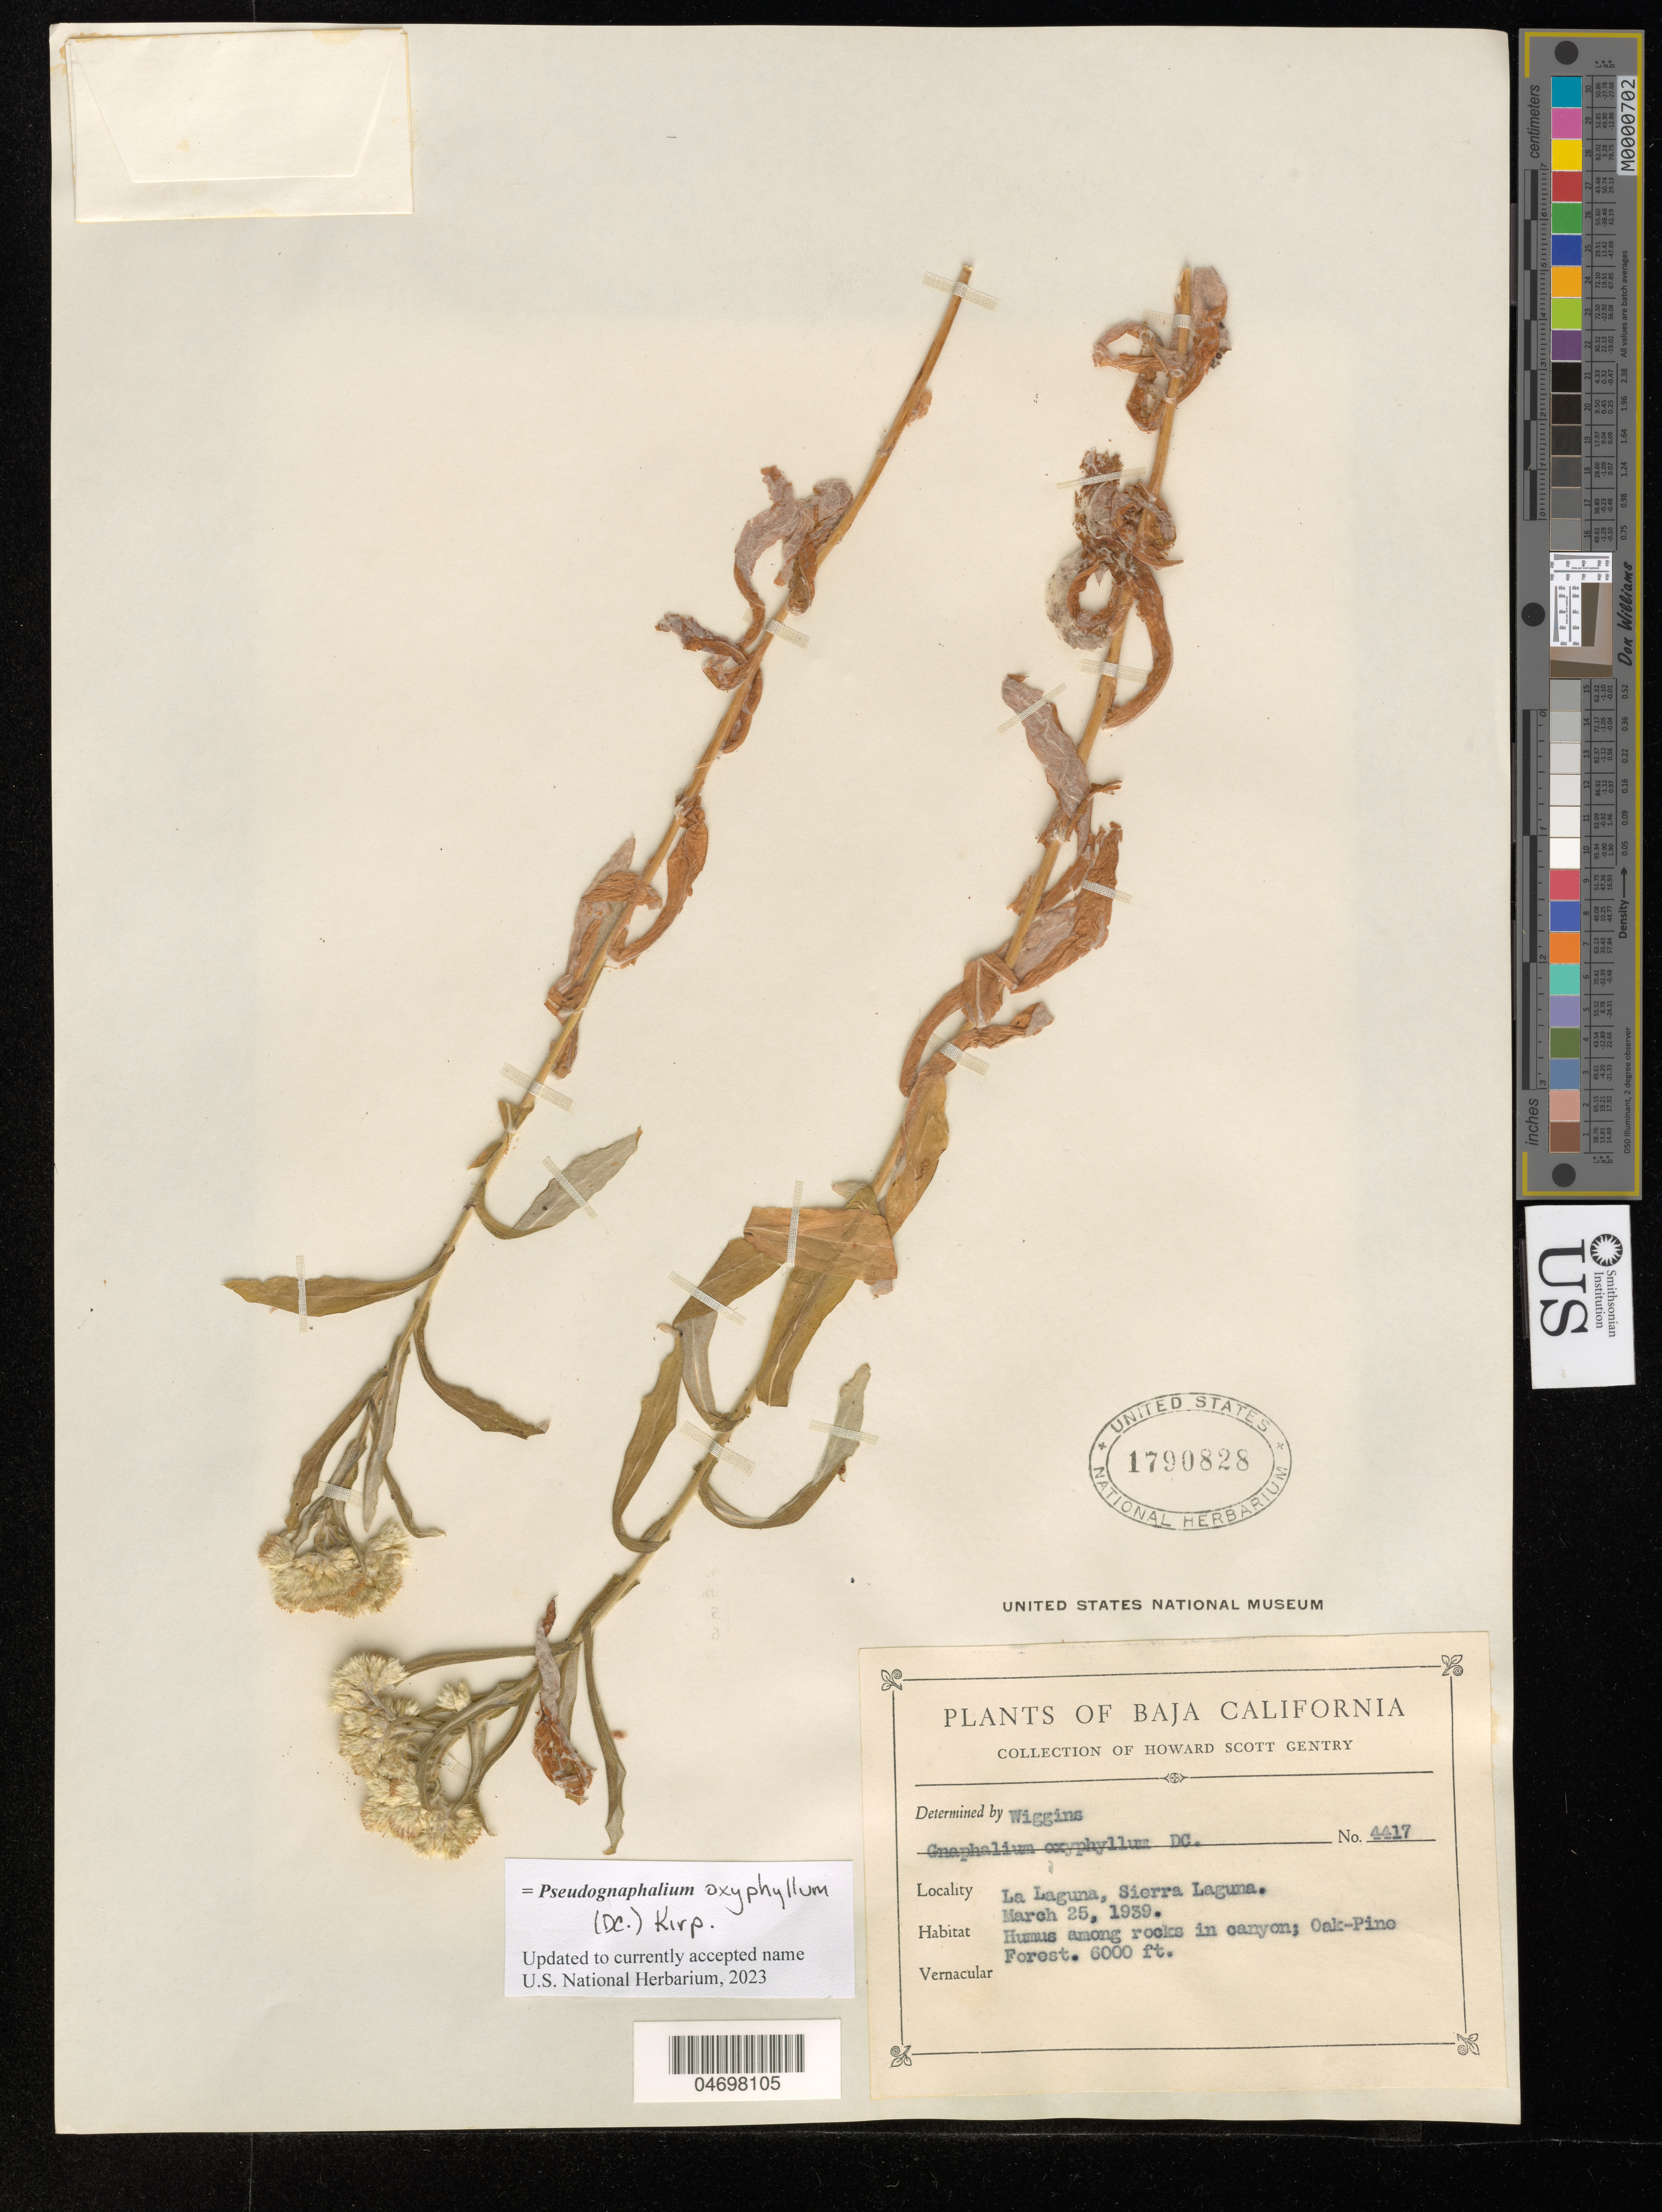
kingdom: Plantae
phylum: Tracheophyta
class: Magnoliopsida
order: Asterales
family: Asteraceae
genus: Pseudognaphalium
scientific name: Pseudognaphalium biolettii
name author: Anderb.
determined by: Nesom, Guy L.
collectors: H. S. Gentry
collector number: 4417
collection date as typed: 25 Mar 1939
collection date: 1939-03-25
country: Mexico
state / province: Baja California Sur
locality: La Laguna, Sierra La Laguna, B.C.S.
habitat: Humus among rocks in canyon; Oak-Pine forest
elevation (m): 1829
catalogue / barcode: US 1790828